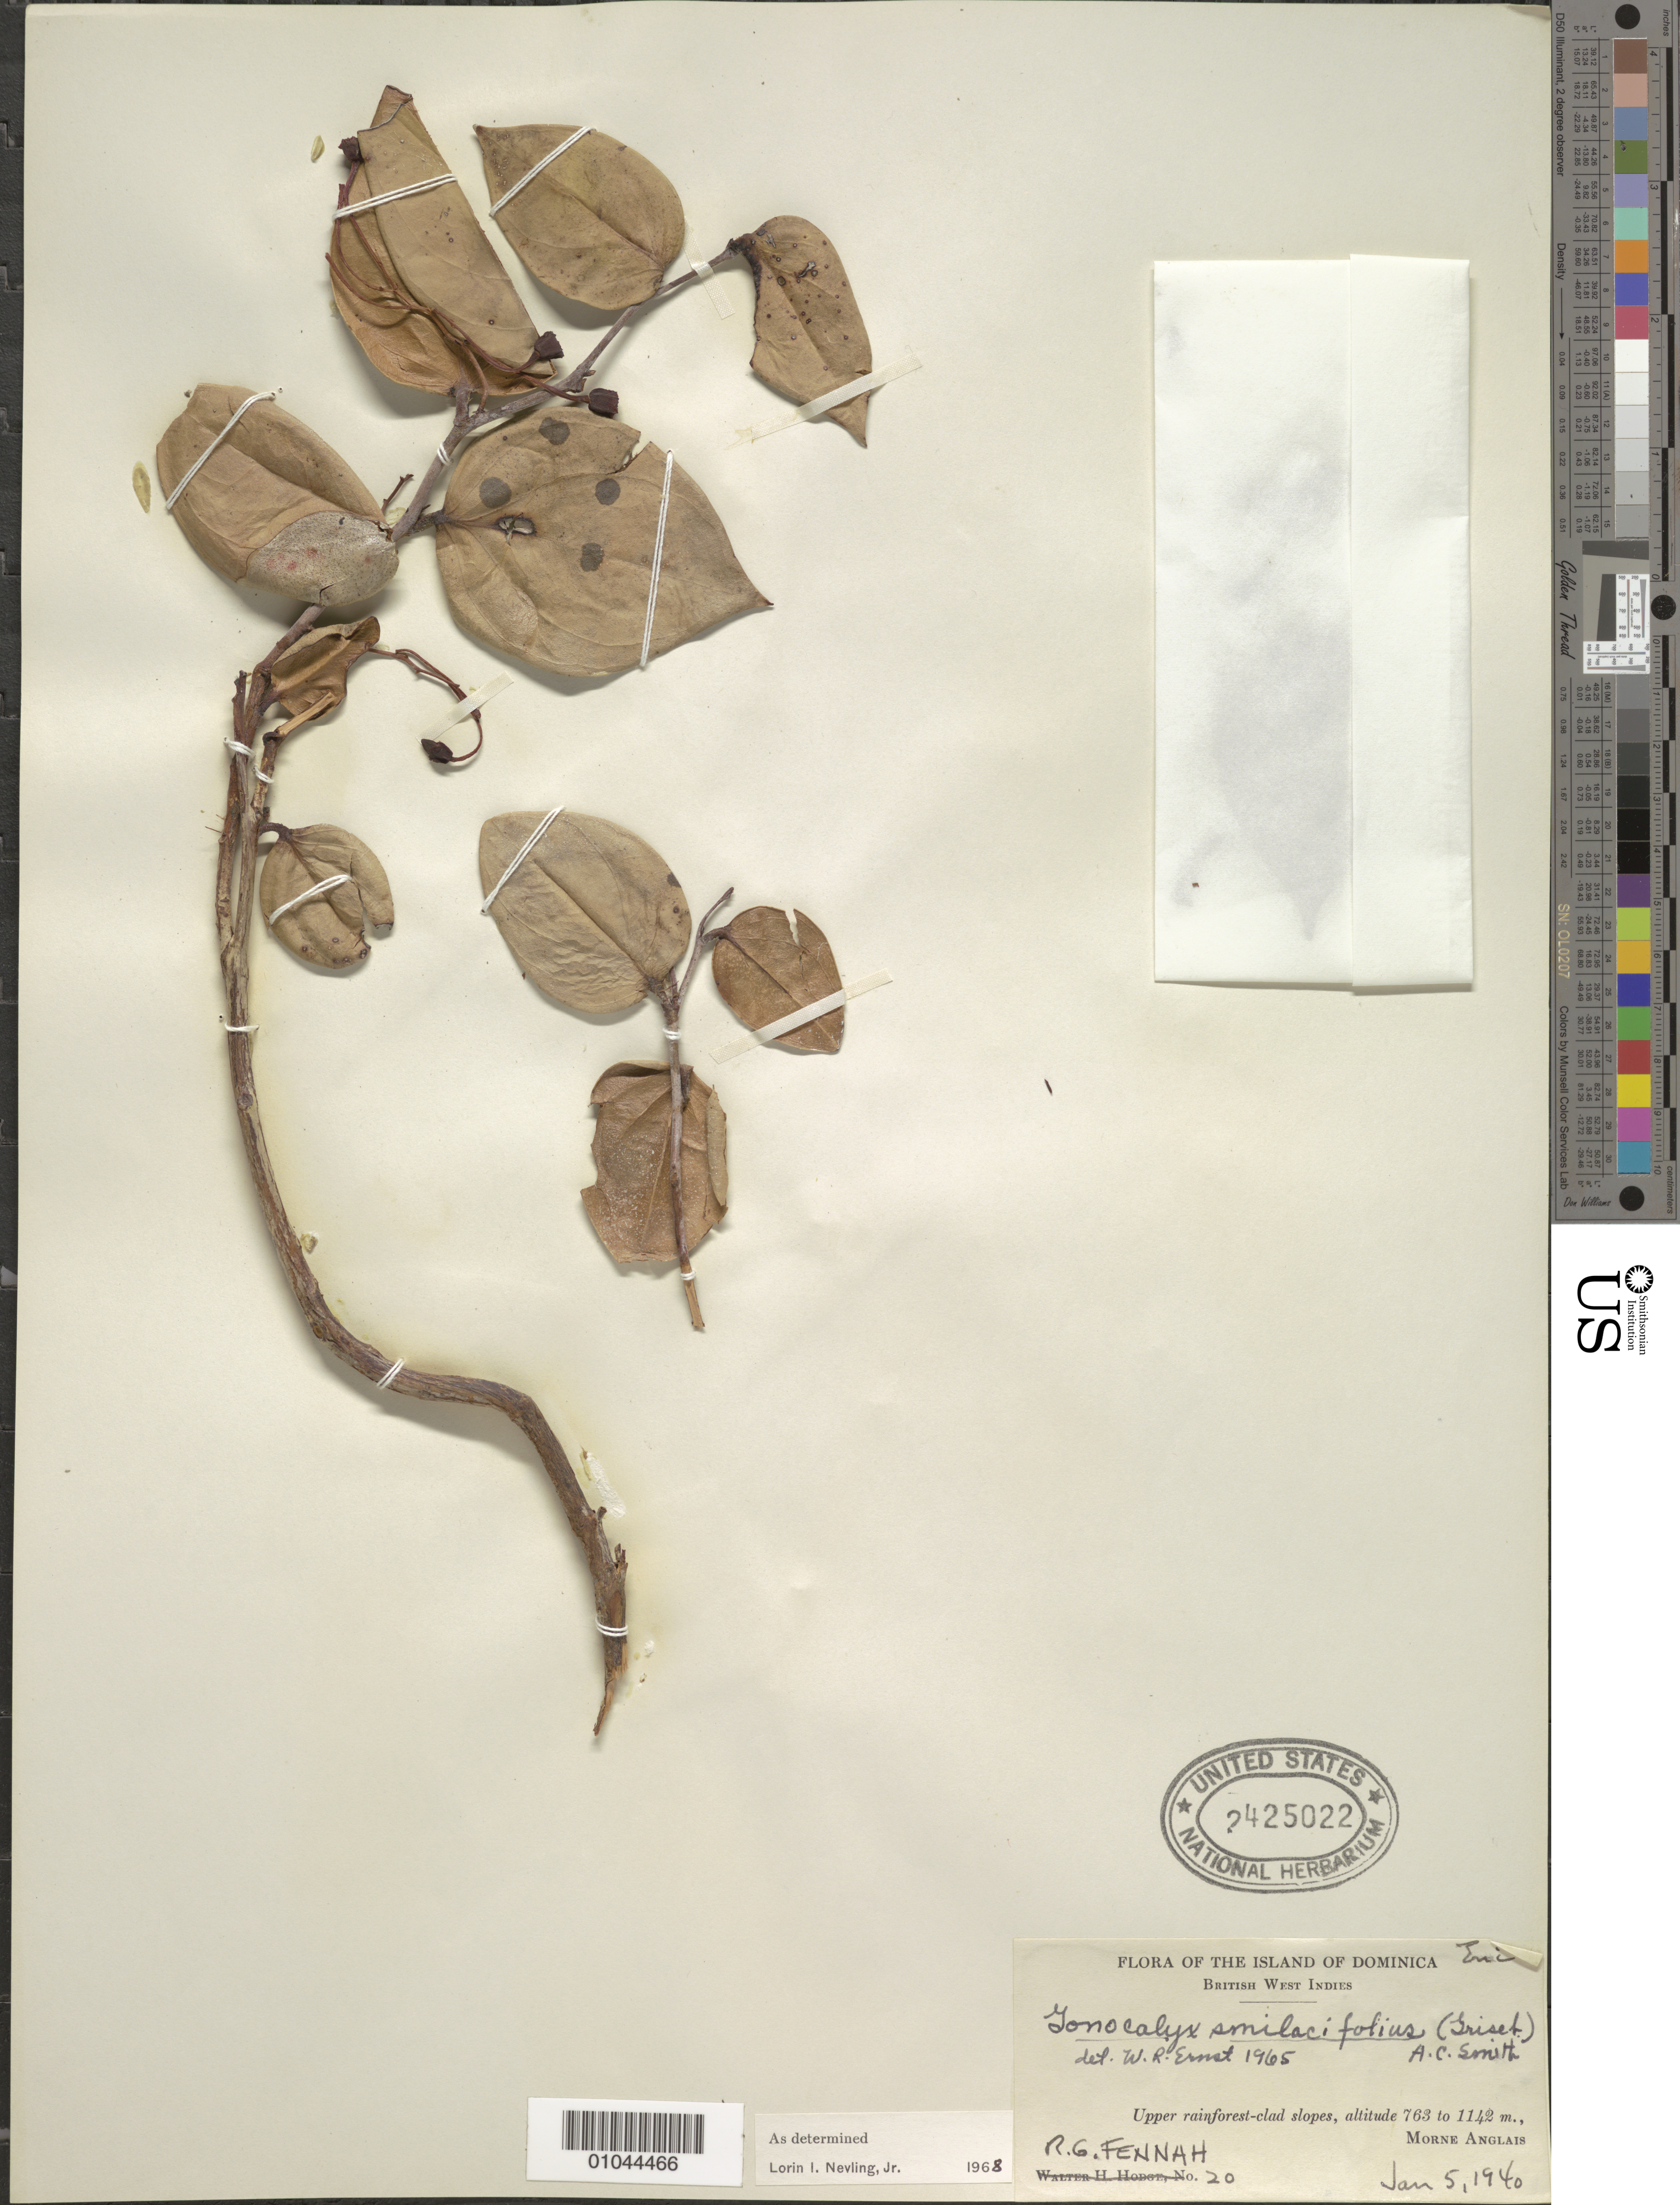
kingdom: Plantae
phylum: Tracheophyta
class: Magnoliopsida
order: Ericales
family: Ericaceae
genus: Gonocalyx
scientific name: Gonocalyx smilacifolius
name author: (Griseb.) A.C. Sm.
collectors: R. Fennah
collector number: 20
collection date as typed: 05 Jan 1940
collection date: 1940-01-05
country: Dominica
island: Dominica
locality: Upper rainforest-clad slopes, Morne Anglais.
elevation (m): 763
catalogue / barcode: US 2425022